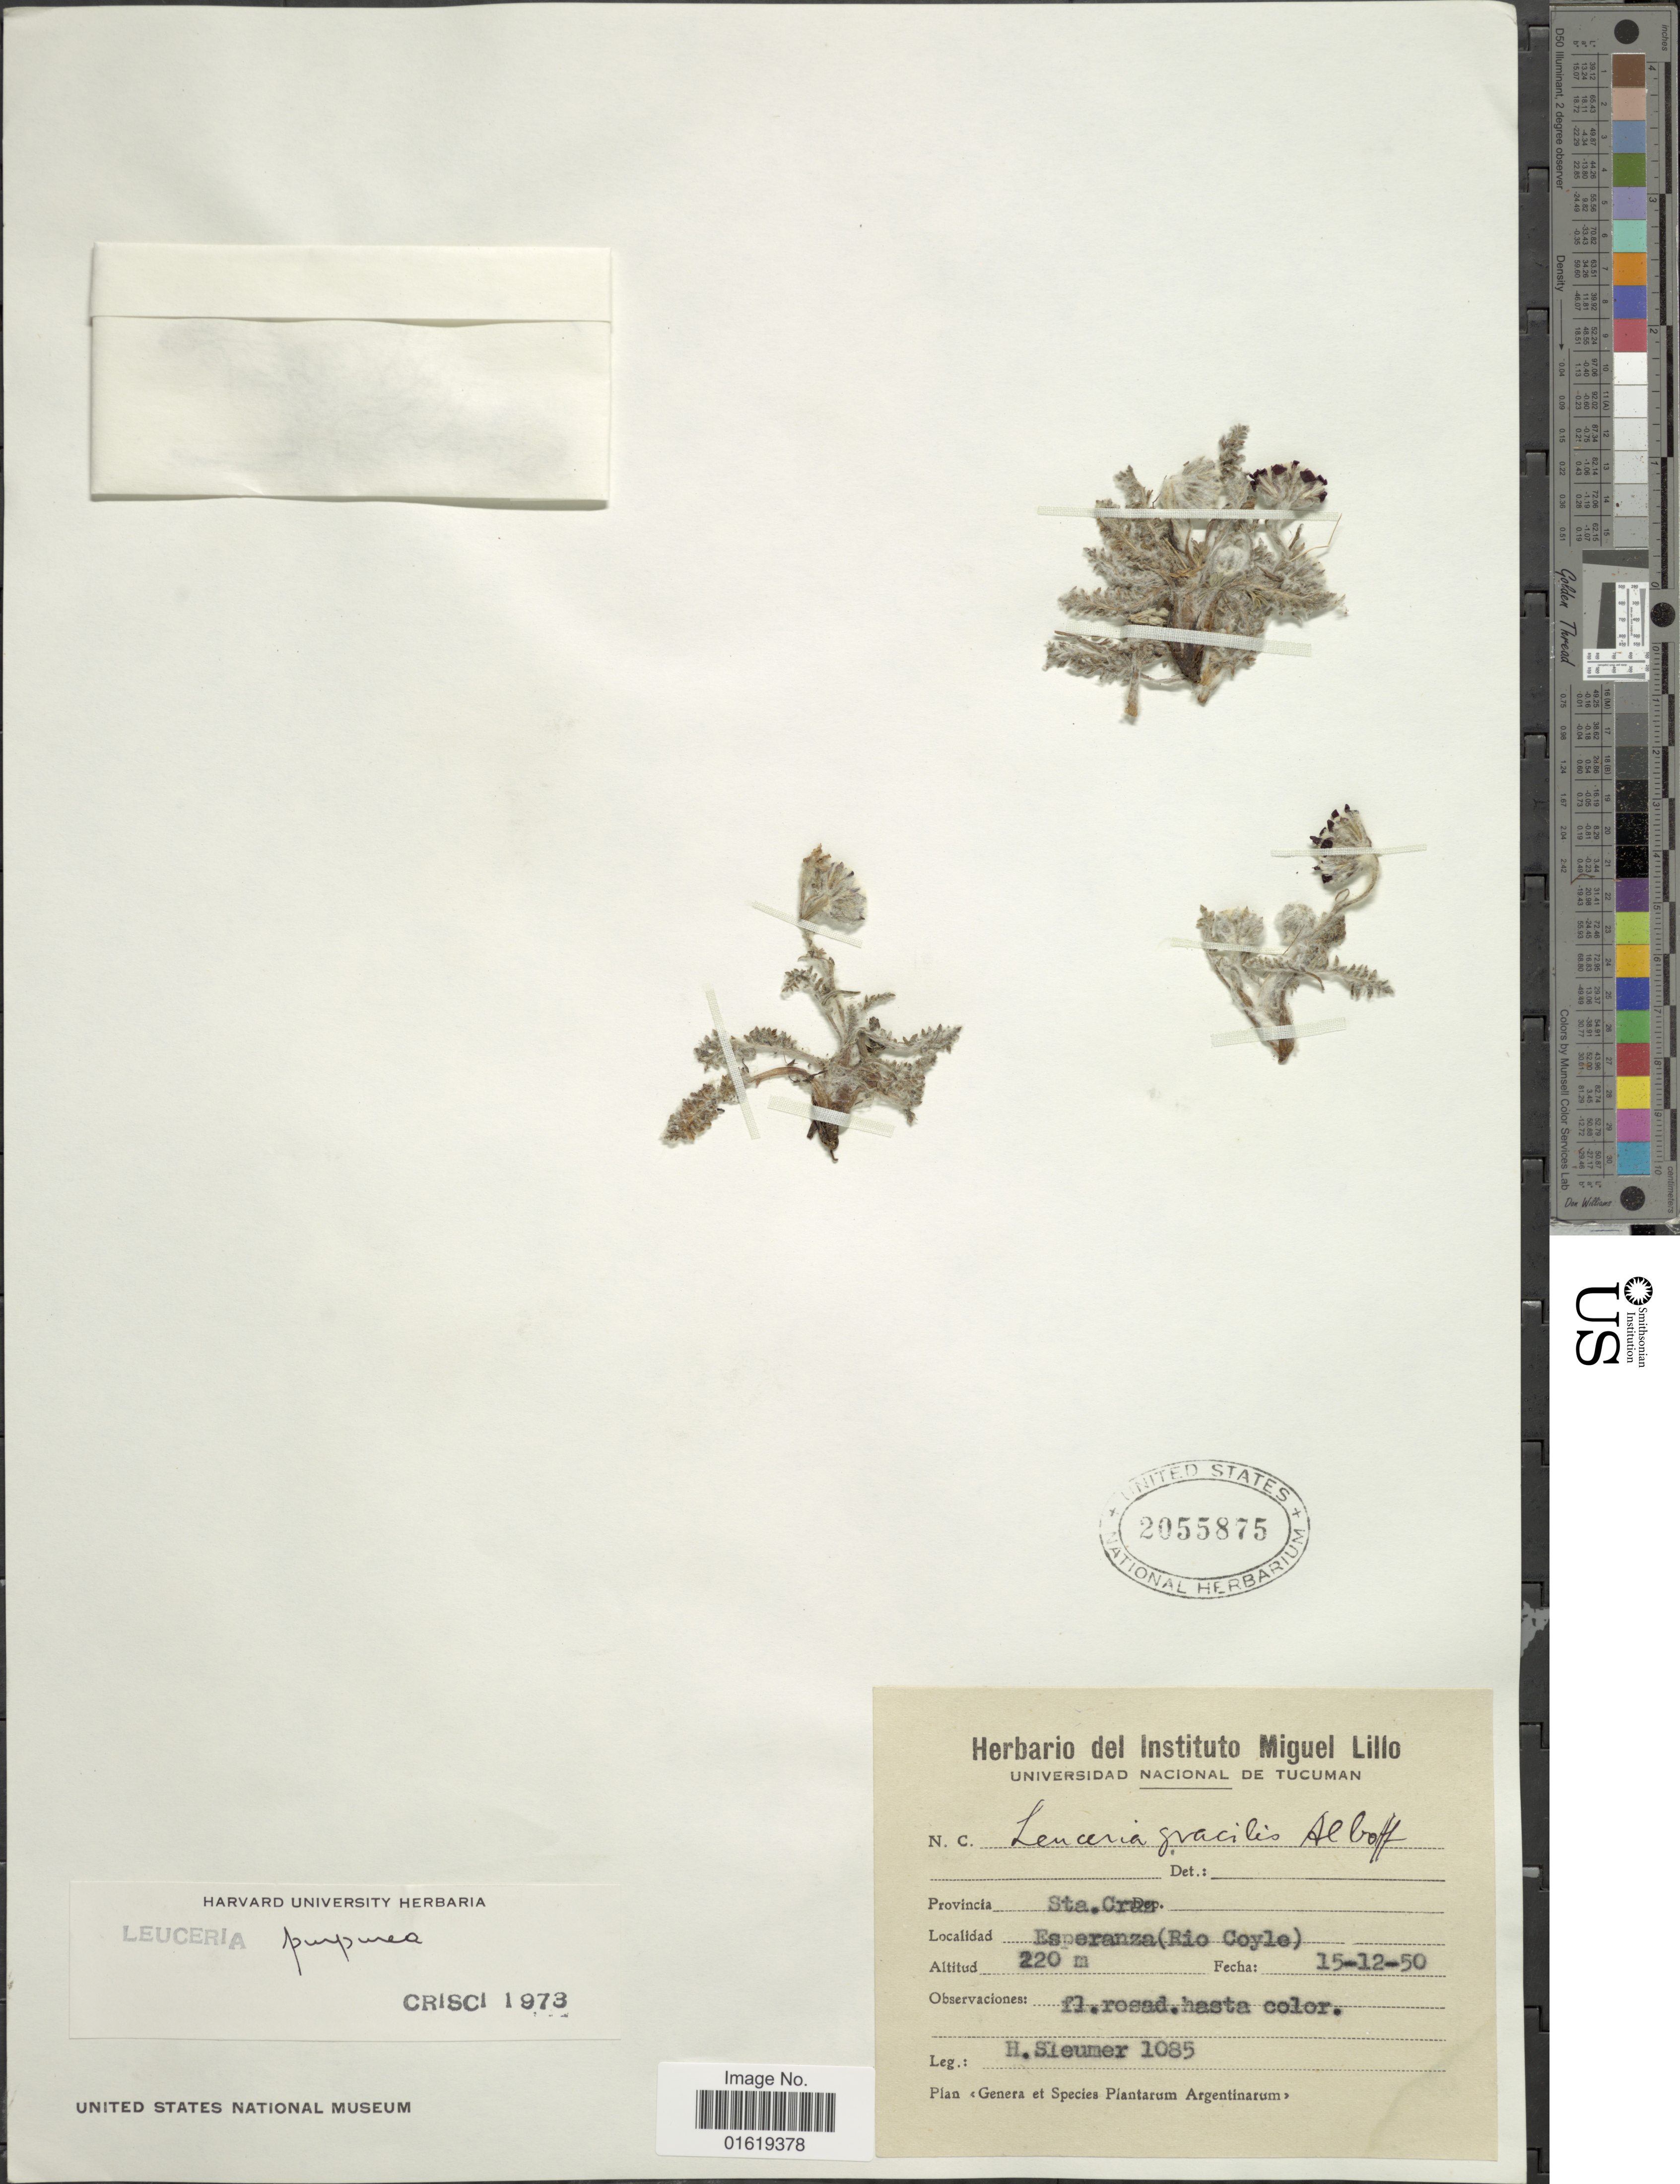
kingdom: Plantae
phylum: Tracheophyta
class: Magnoliopsida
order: Asterales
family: Asteraceae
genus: Leucheria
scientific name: Leucheria purpurea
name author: (Vahl) Hook. & Arn.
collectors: H. O. Sleumer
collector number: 1085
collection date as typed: Transcribed d/m/y: 15/12/50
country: Argentina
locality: Provincia Sta. Cruz. Esperanza (Rio Coyle).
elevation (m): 220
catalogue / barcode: US 2055875